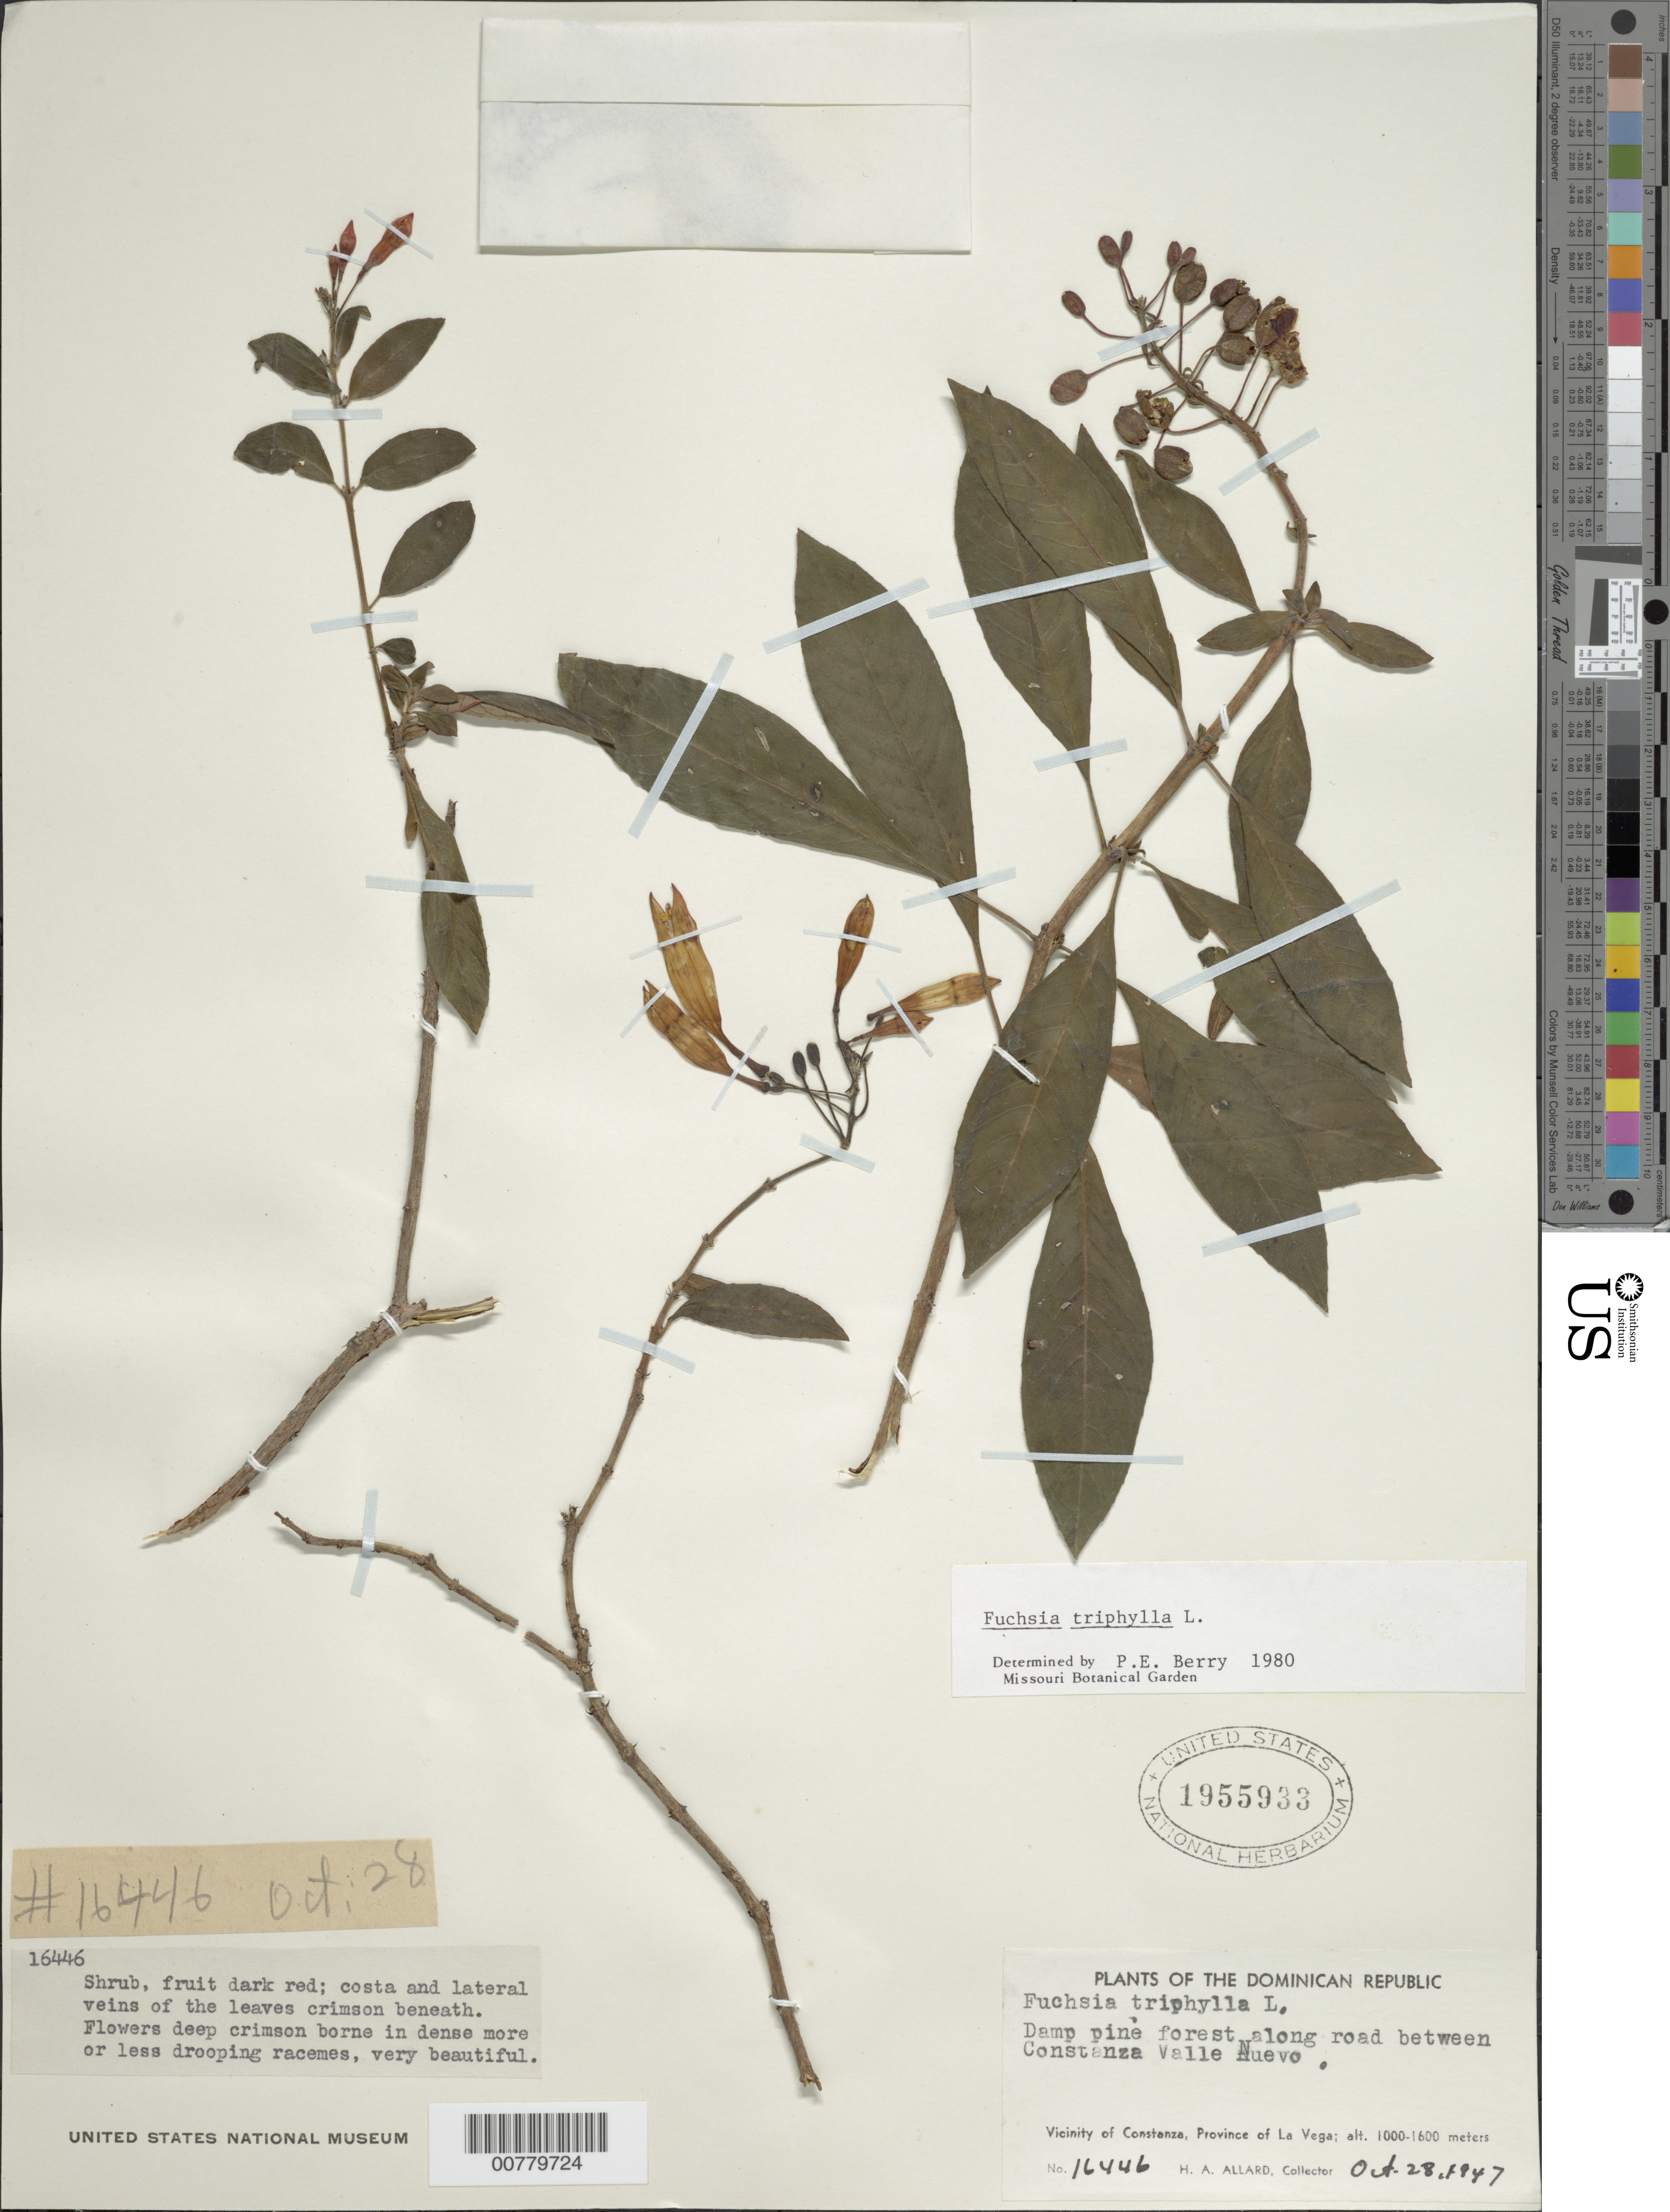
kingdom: Plantae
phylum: Tracheophyta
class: Magnoliopsida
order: Myrtales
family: Onagraceae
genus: Fuchsia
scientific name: Fuchsia triphylla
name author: L.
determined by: Berry, P. E., (WIS), University of Wisconsin - Madison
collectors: H. A. Allard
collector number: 16446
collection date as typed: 28 Oct 1947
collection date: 1947-10-28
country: Dominican Republic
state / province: La Vega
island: Hispaniola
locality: Vicinity of Constanza, along road between Constanza and Valle Nuevo.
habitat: Damp pine forest along road.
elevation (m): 1000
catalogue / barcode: US 1955933